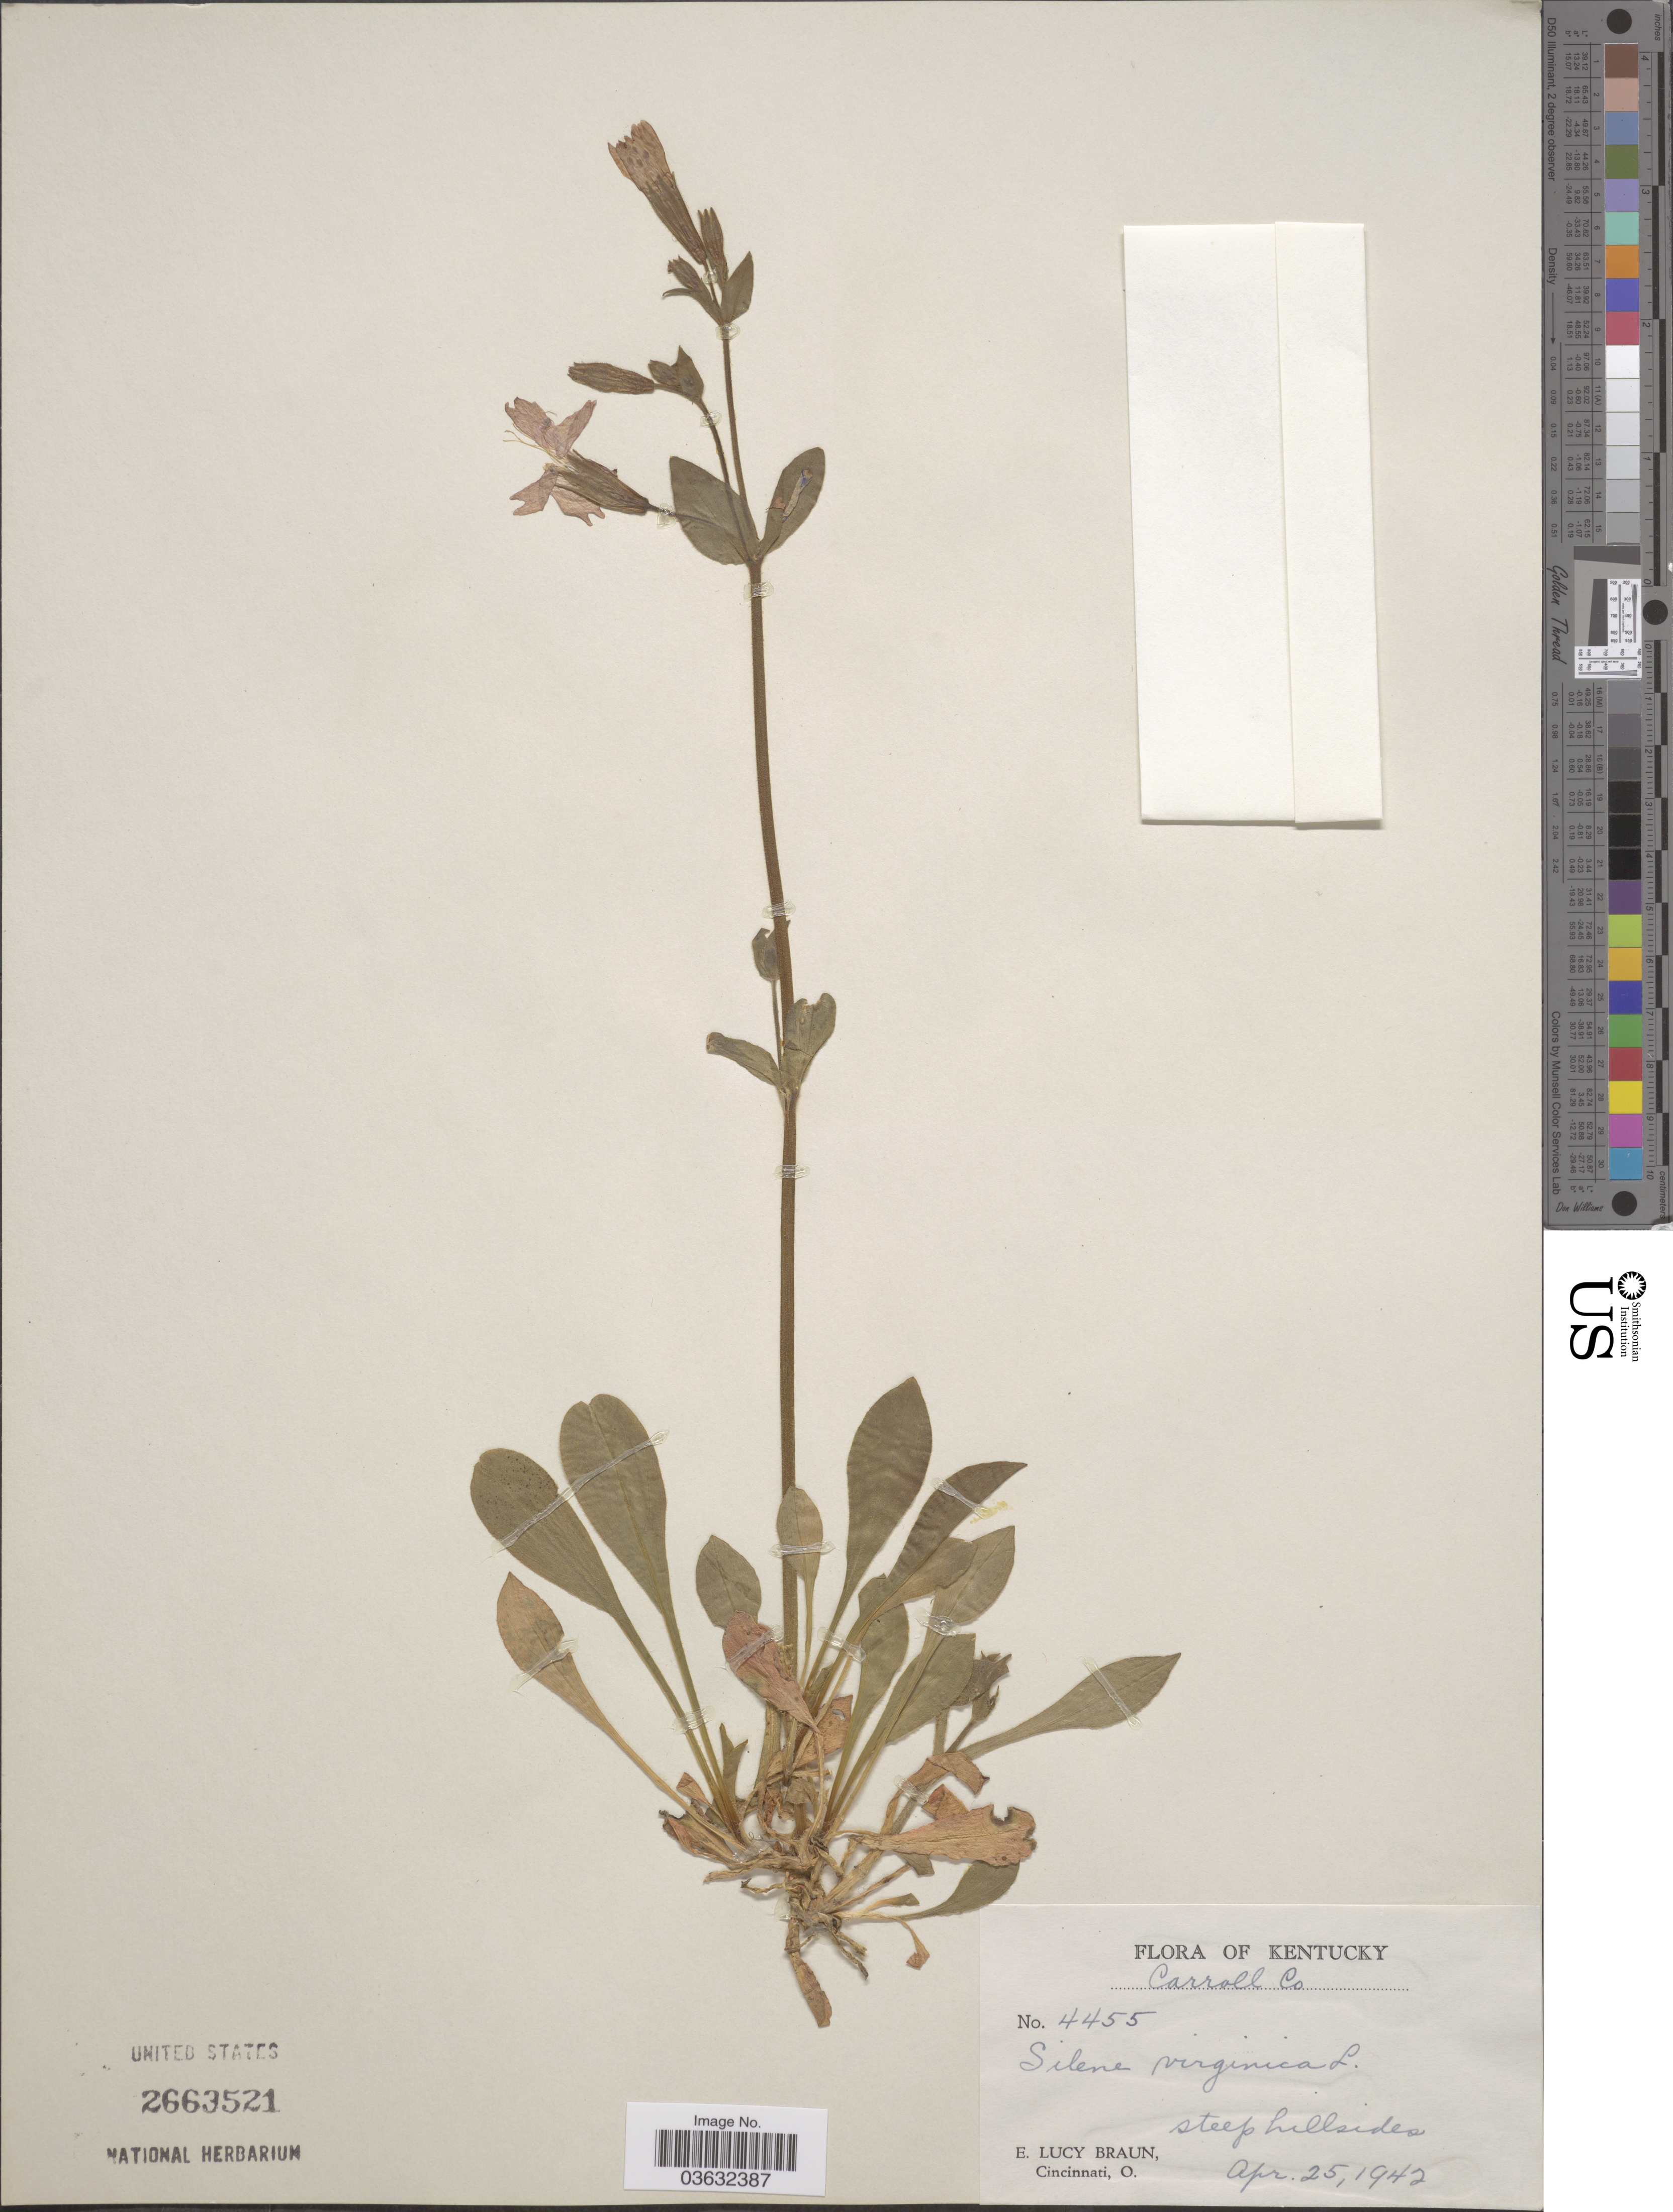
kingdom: Plantae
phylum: Tracheophyta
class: Magnoliopsida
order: Caryophyllales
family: Caryophyllaceae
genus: Silene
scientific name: Silene virginica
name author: L.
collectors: E. L. Braun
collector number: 4455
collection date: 1942-04-25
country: United States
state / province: Kentucky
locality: Carroll Co.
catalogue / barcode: US 2663521